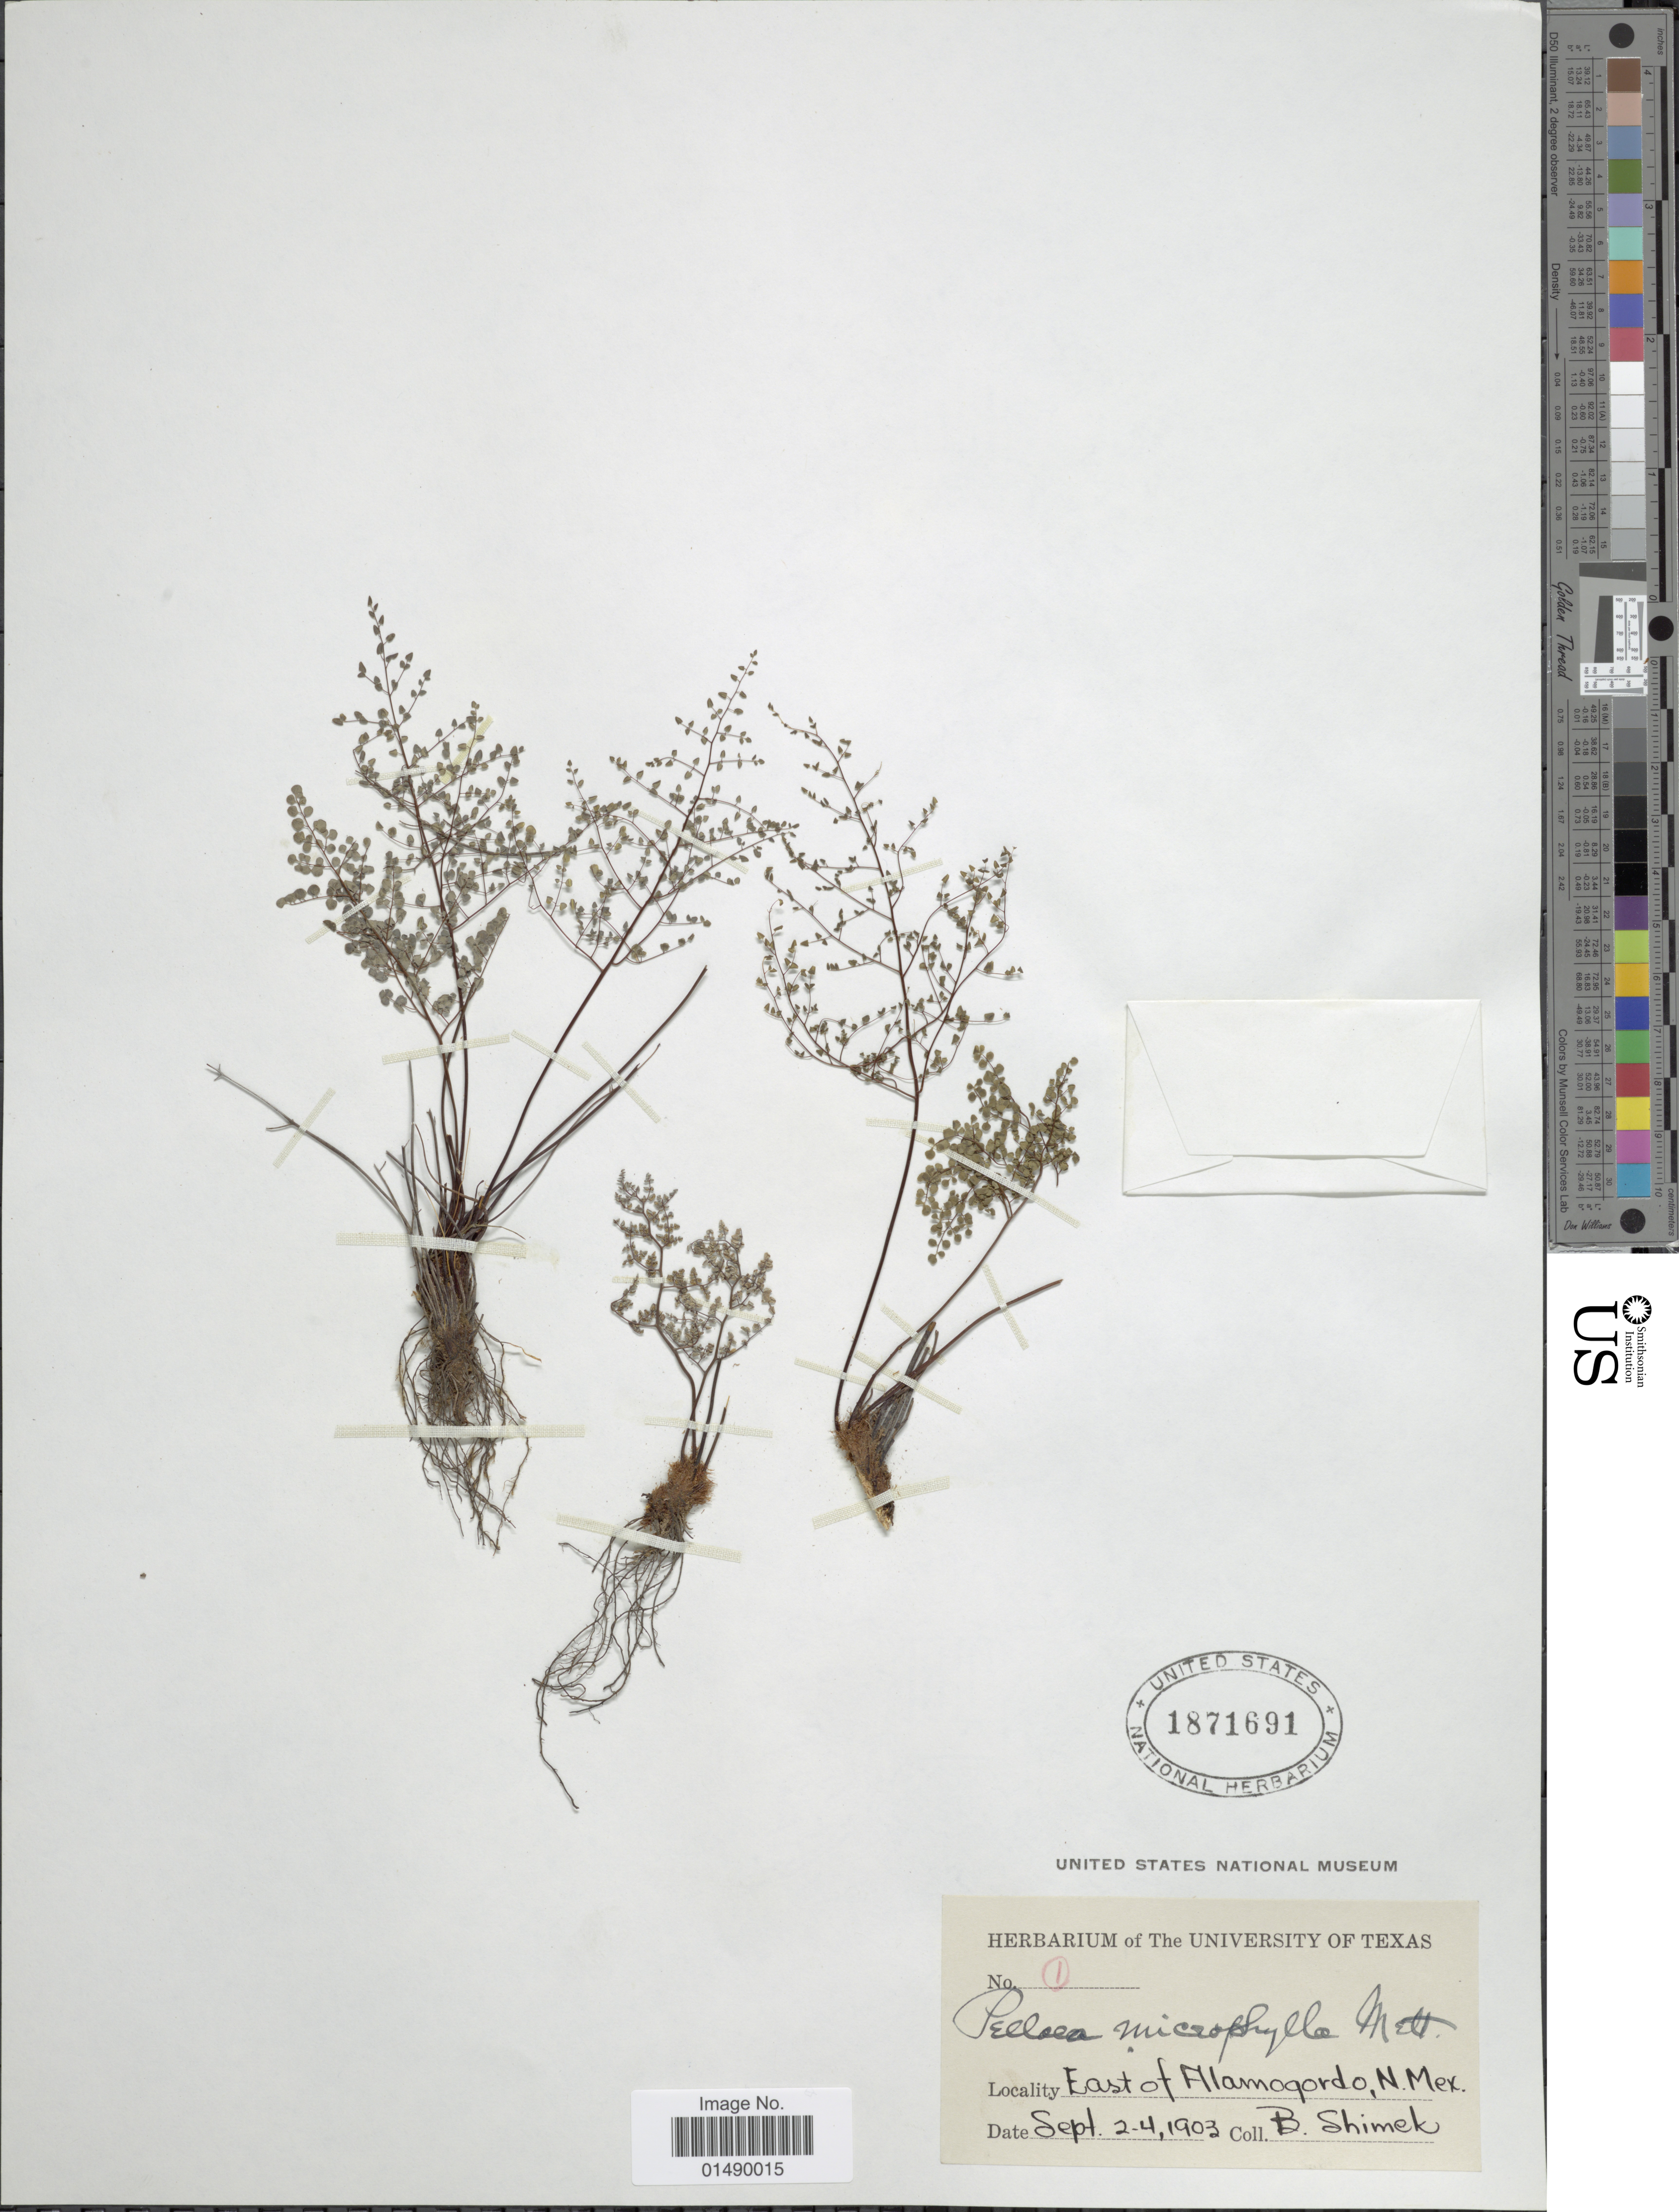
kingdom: Plantae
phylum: Tracheophyta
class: Polypodiopsida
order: Polypodiales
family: Pteridaceae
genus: Argyrochosma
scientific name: Argyrochosma microphylla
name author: (Mett. ex Kuhn) Windham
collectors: B. Shimek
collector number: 1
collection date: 1903-09-02/1903-09-04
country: United States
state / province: New Mexico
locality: New Mexico, East of Mlamogordo.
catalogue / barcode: US 1871691